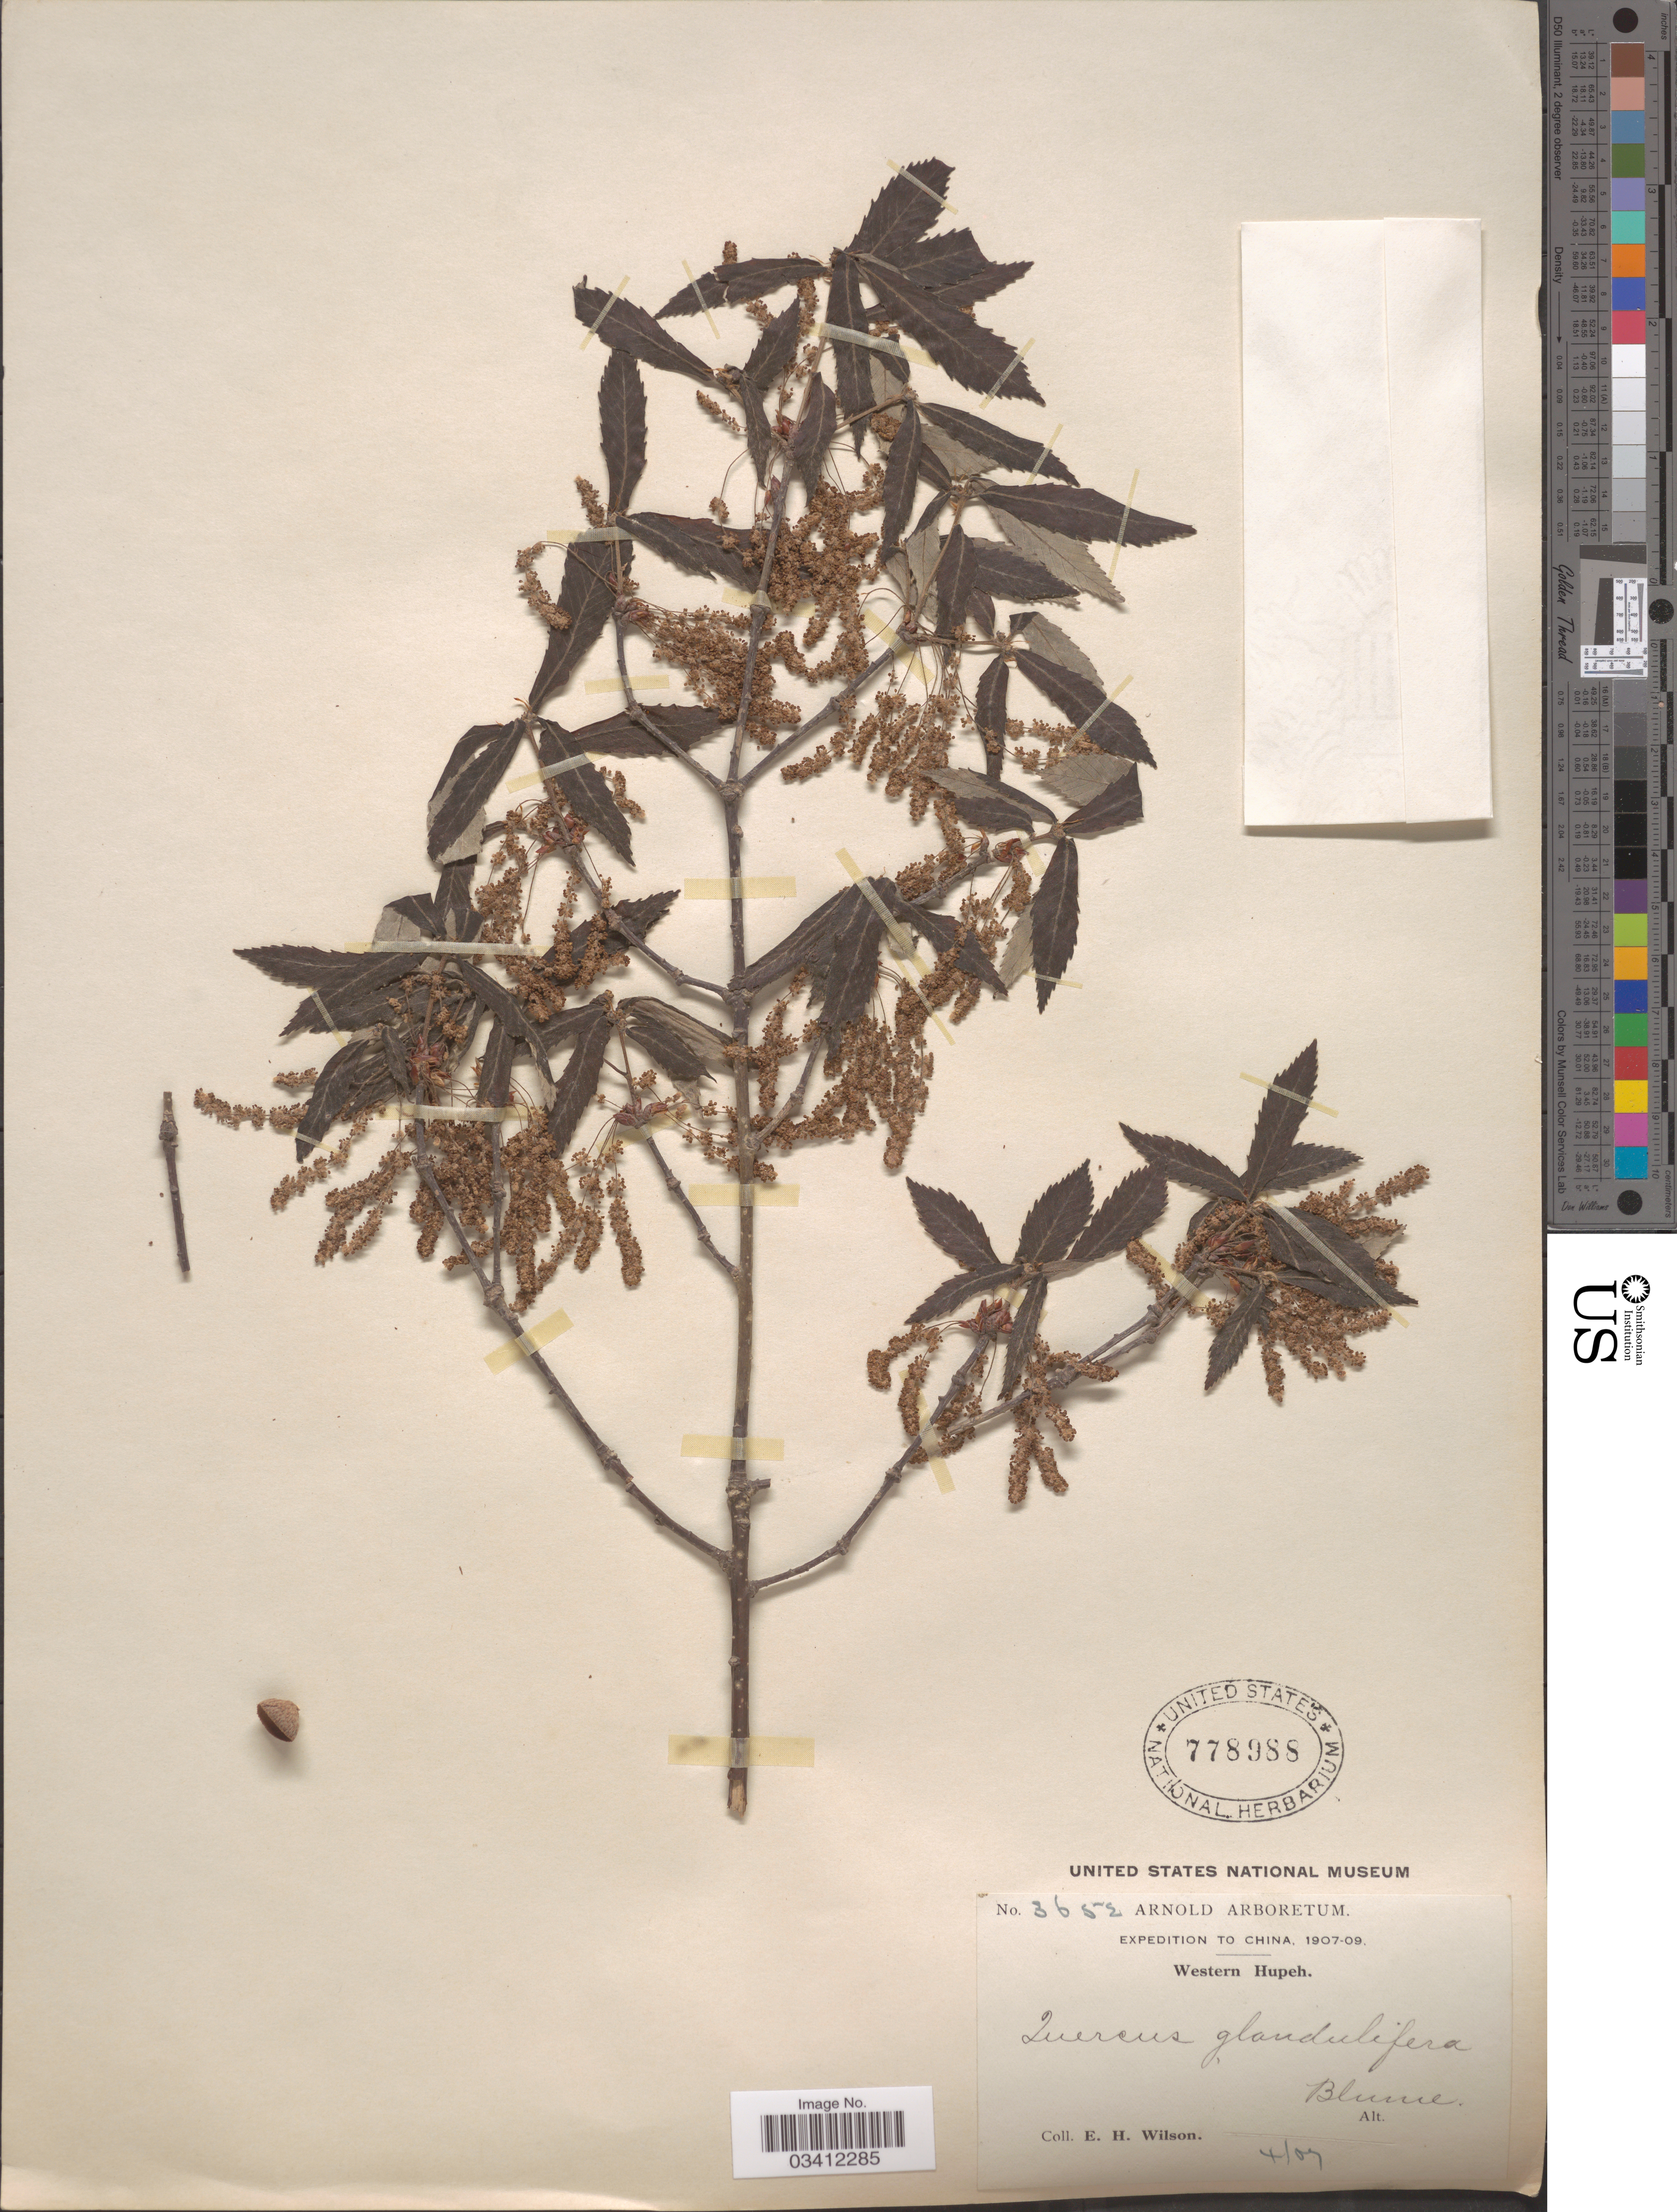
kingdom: Plantae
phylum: Tracheophyta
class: Magnoliopsida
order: Fagales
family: Fagaceae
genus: Quercus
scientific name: Quercus serrata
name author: Thunb.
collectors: E. Wilson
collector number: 3652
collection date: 1907-04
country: China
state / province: Hubei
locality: Western Hupeh.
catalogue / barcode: US 778988